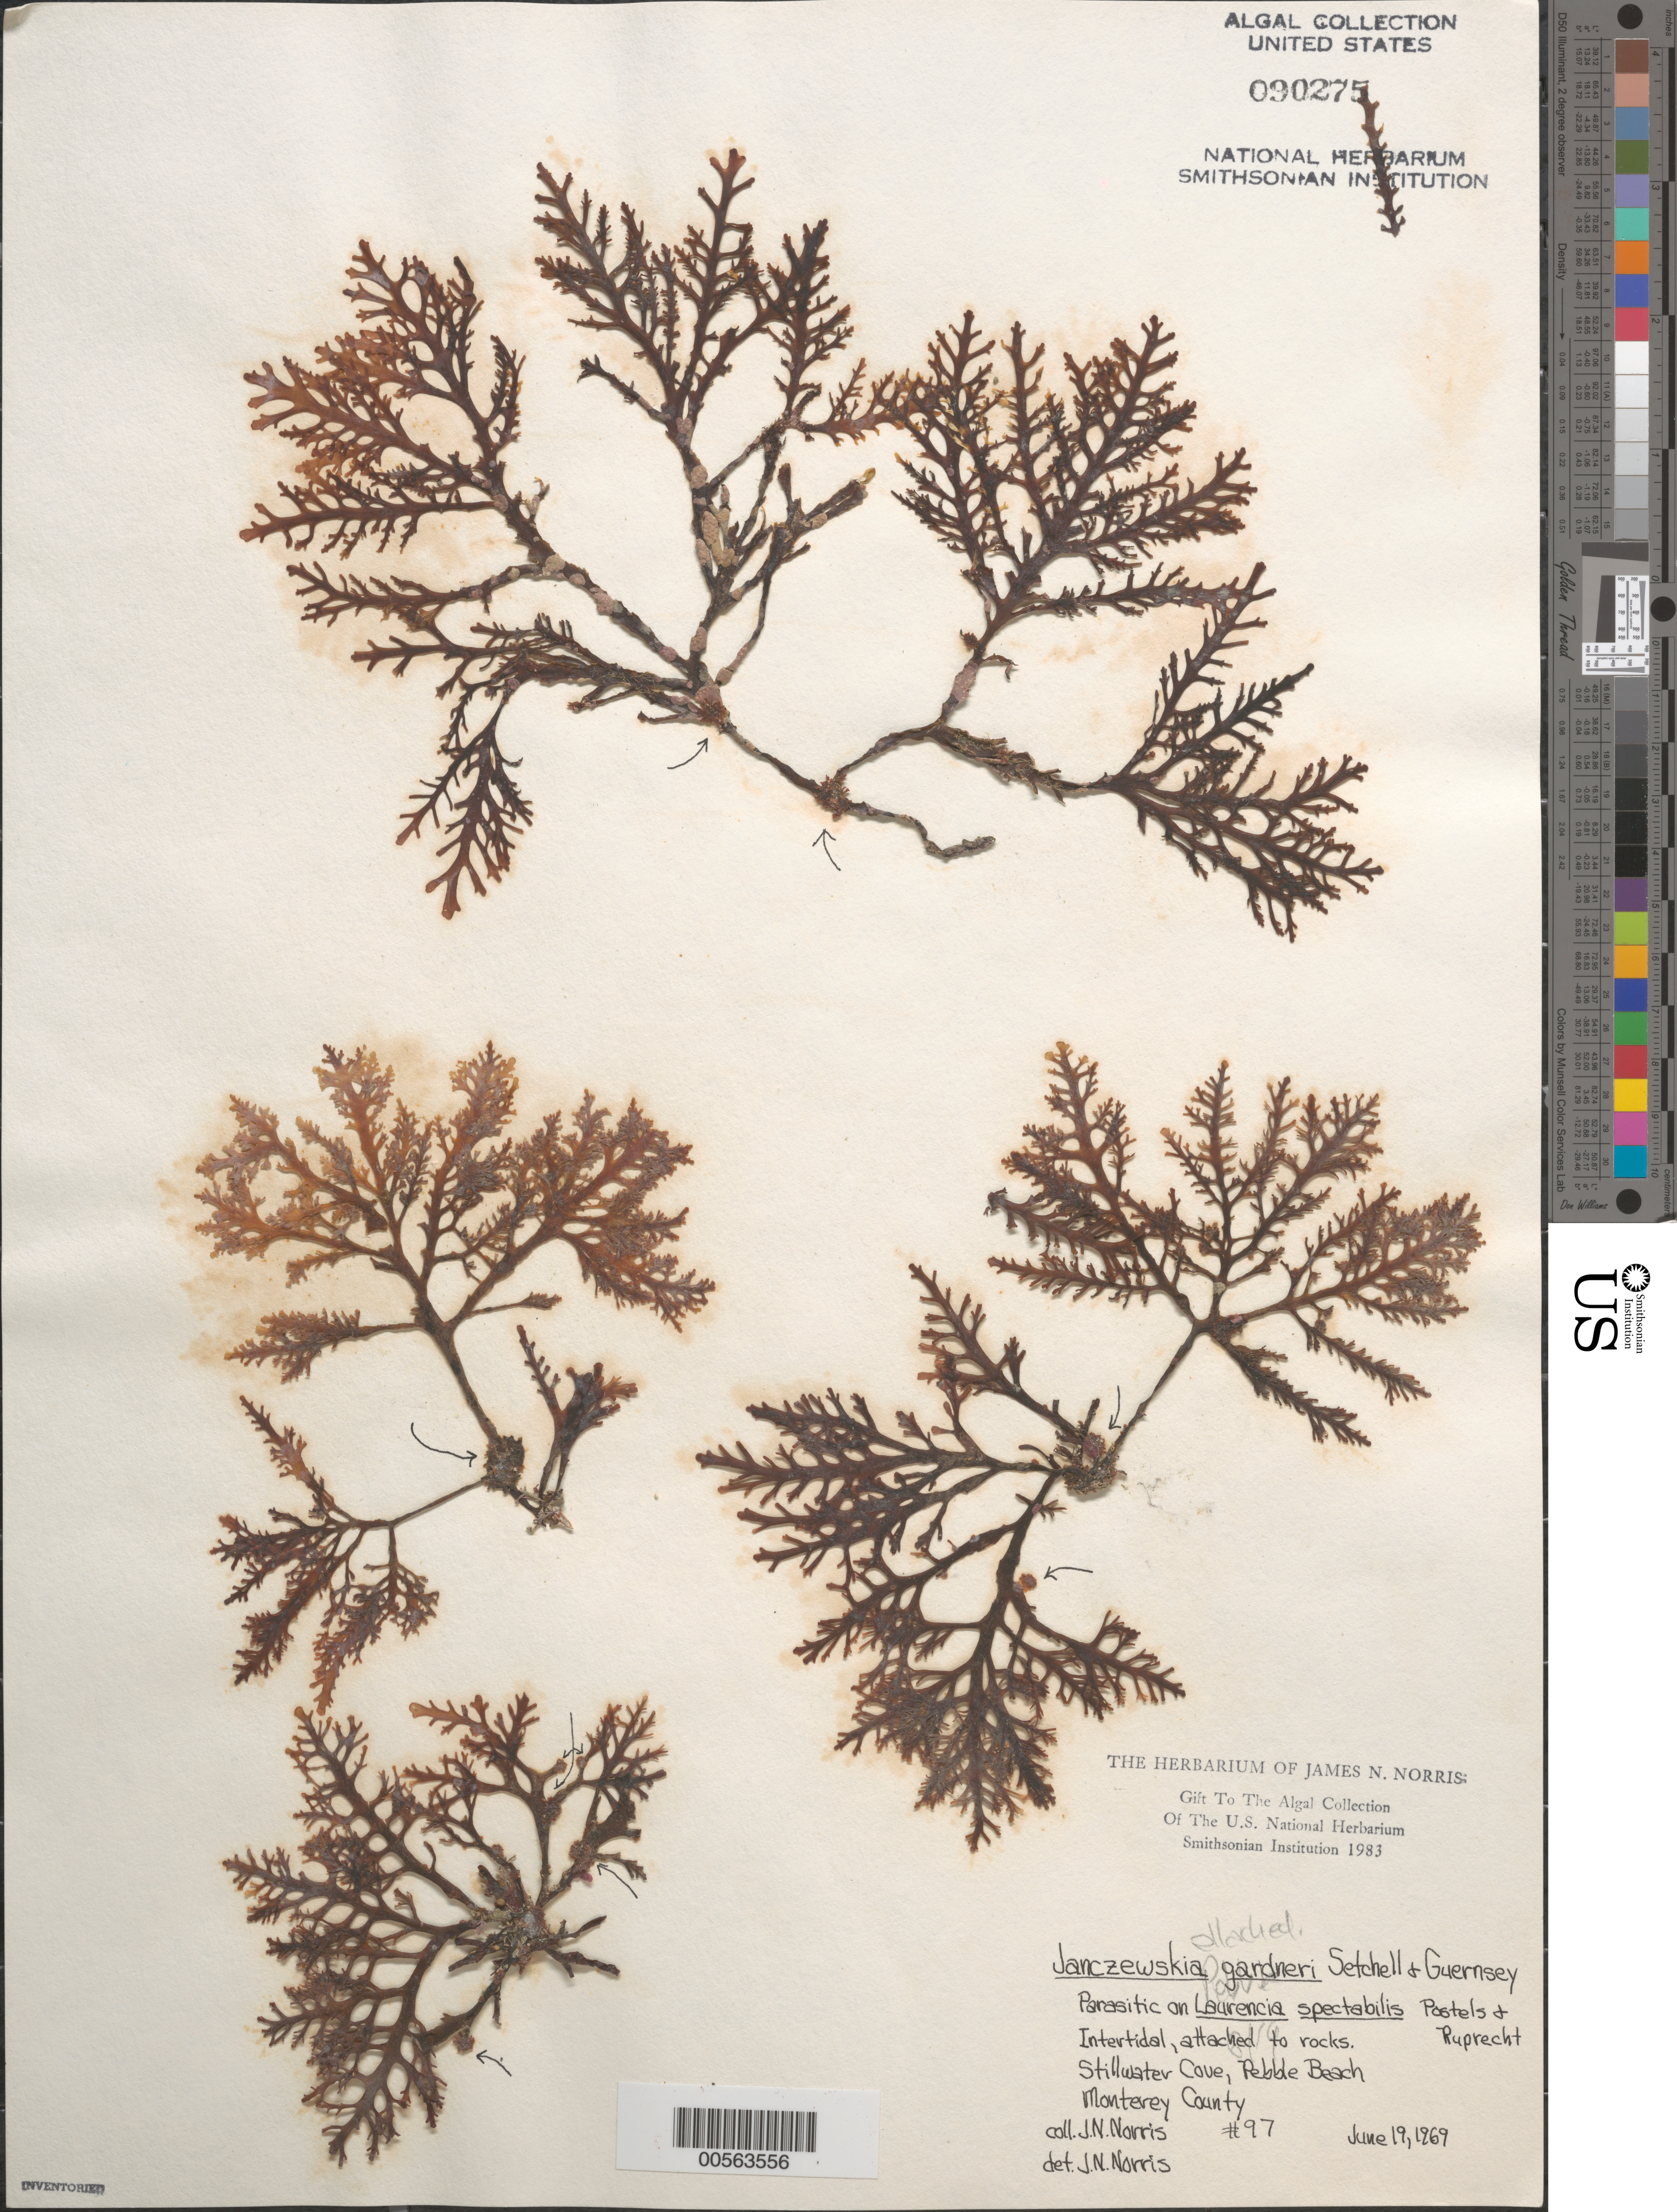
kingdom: Plantae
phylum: Rhodophyta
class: Florideophyceae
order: Ceramiales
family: Rhodomelaceae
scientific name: Heterojanczewskia gardneri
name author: (Setchell & Guernsey) K.W. Nam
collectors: J. N. Norris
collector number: JN-97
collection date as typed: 19 Jun 1969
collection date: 1969-06-19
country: United States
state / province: California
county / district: Monterey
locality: Stillwater Cove, Pebble Beach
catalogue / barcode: US 90275